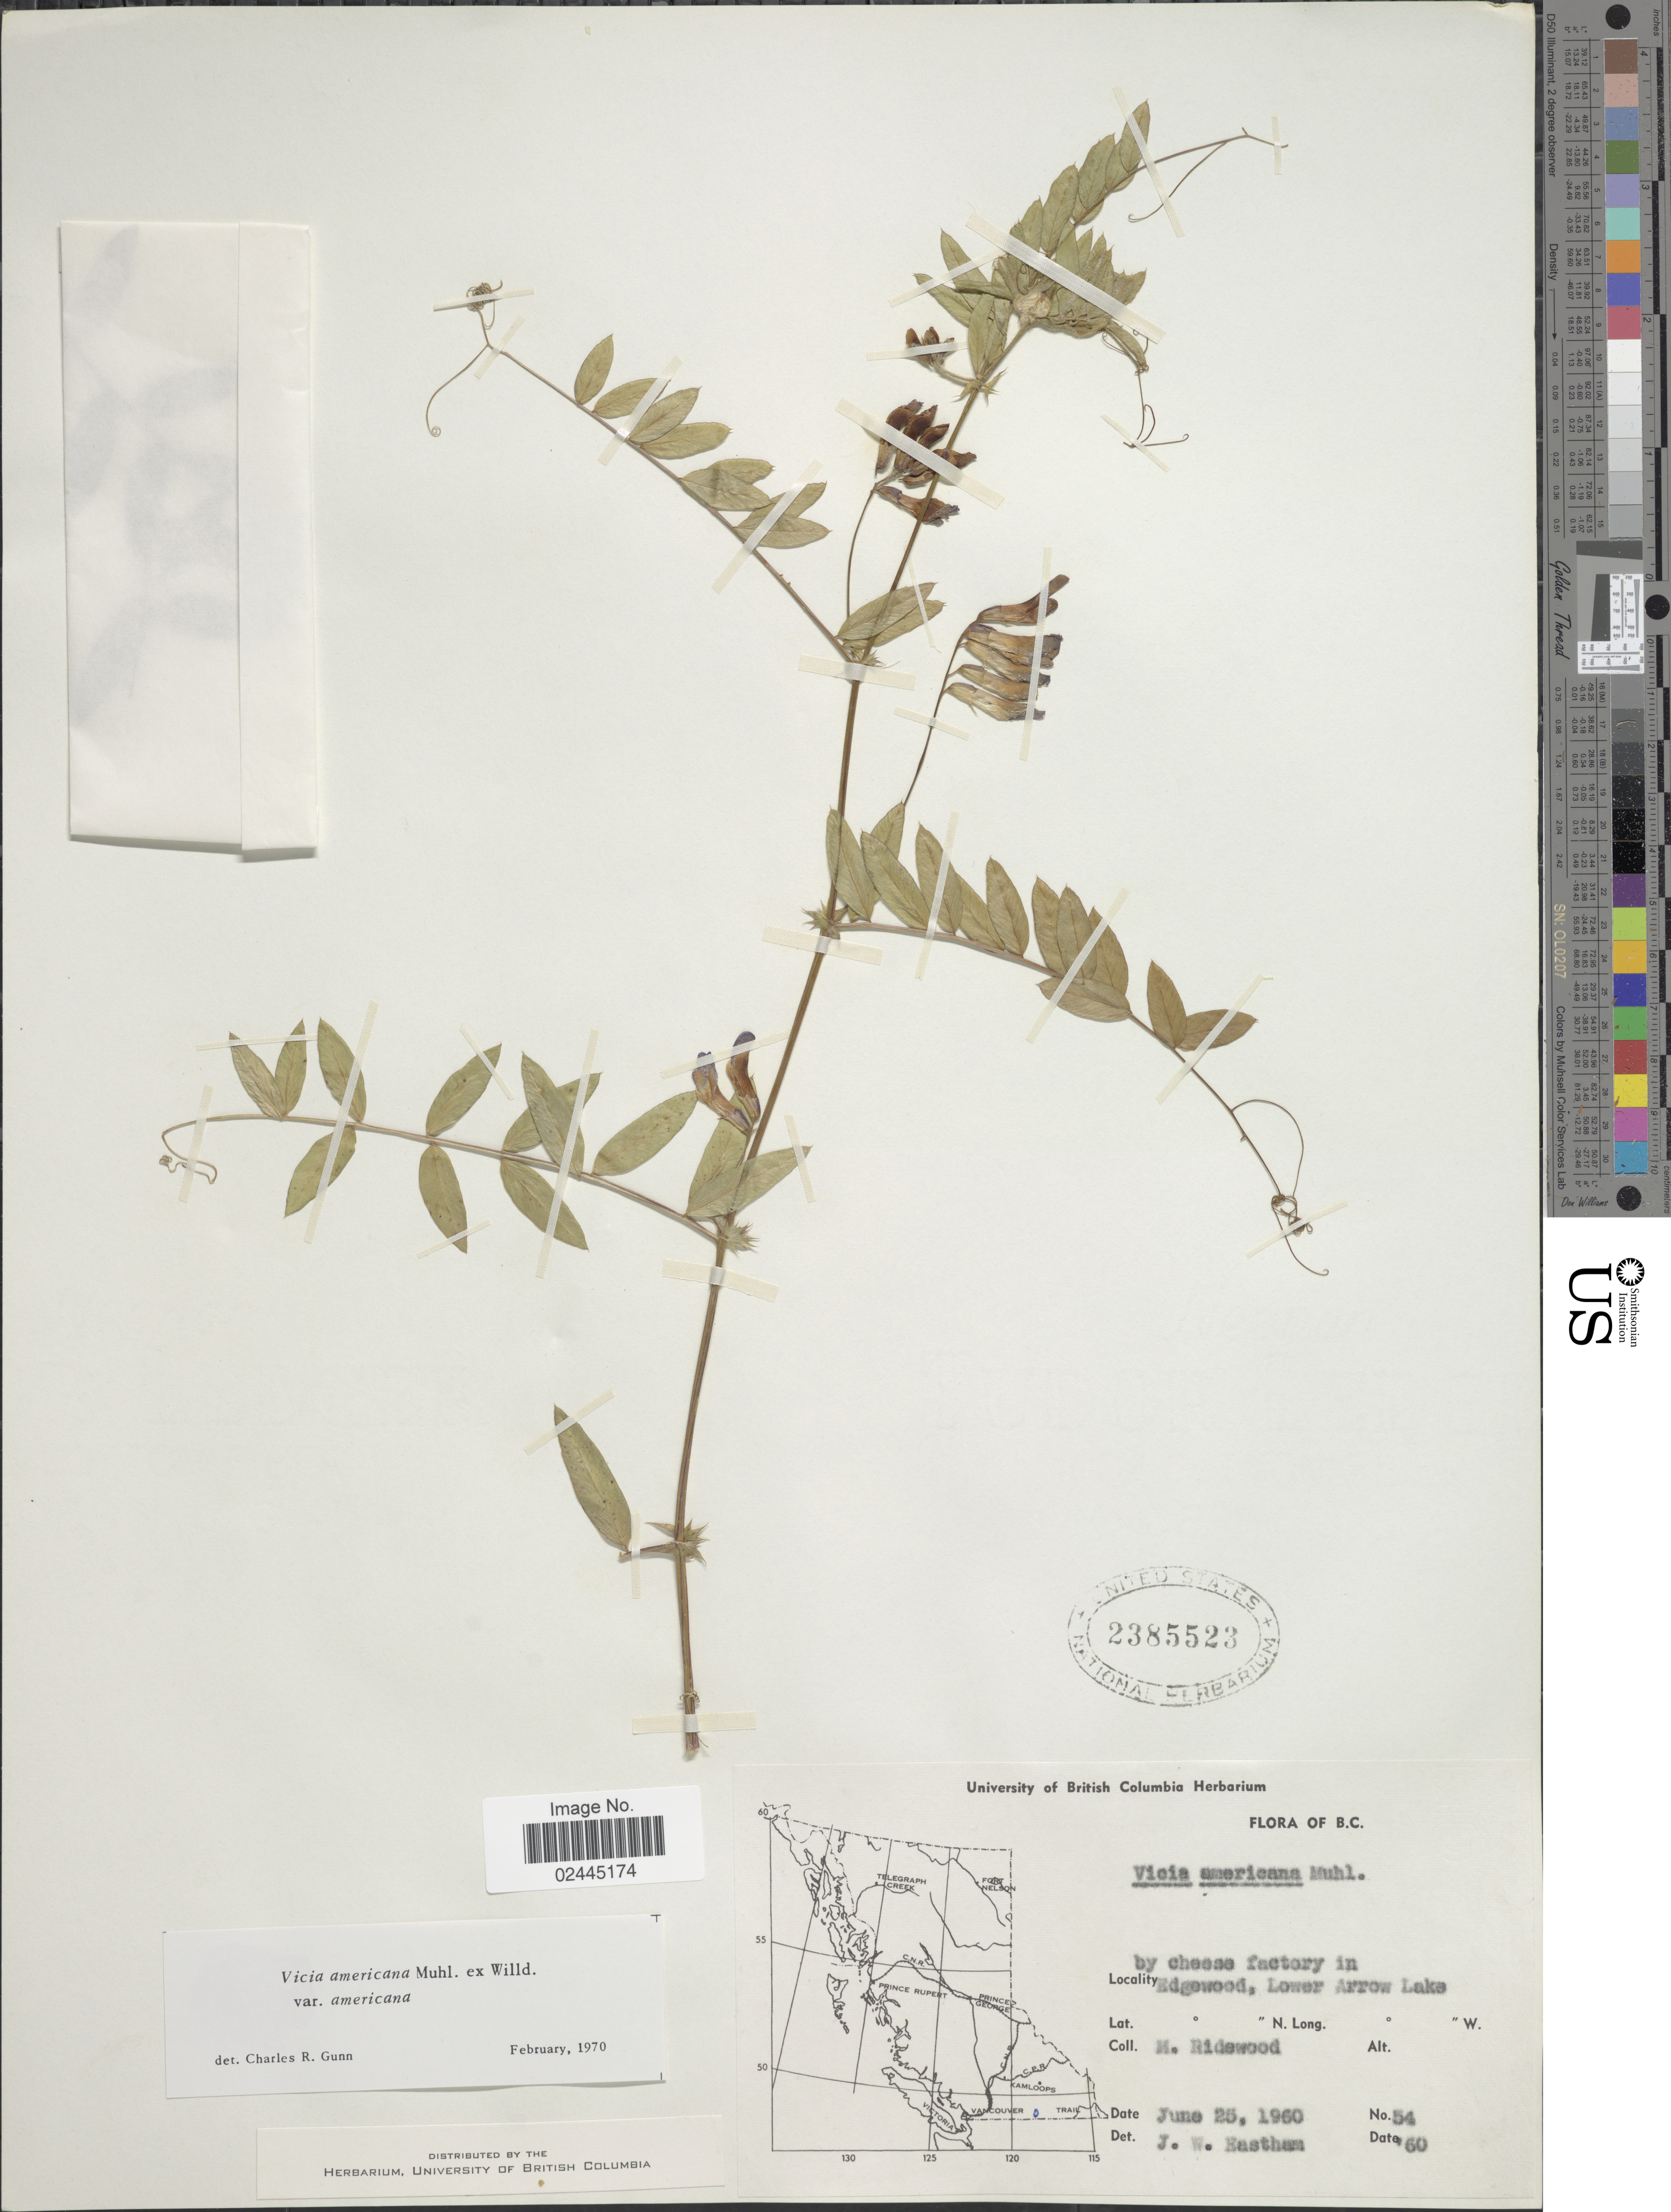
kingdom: Plantae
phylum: Tracheophyta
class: Magnoliopsida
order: Fabales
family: Fabaceae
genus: Vicia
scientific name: Vicia americana var. americana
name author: Muhl. ex Willd.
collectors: H. Ridewood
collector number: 54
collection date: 1960-06-25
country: Canada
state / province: British Columbia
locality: By cheese factory on Edgewood, Lower Arrow Lake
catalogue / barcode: US 2385523